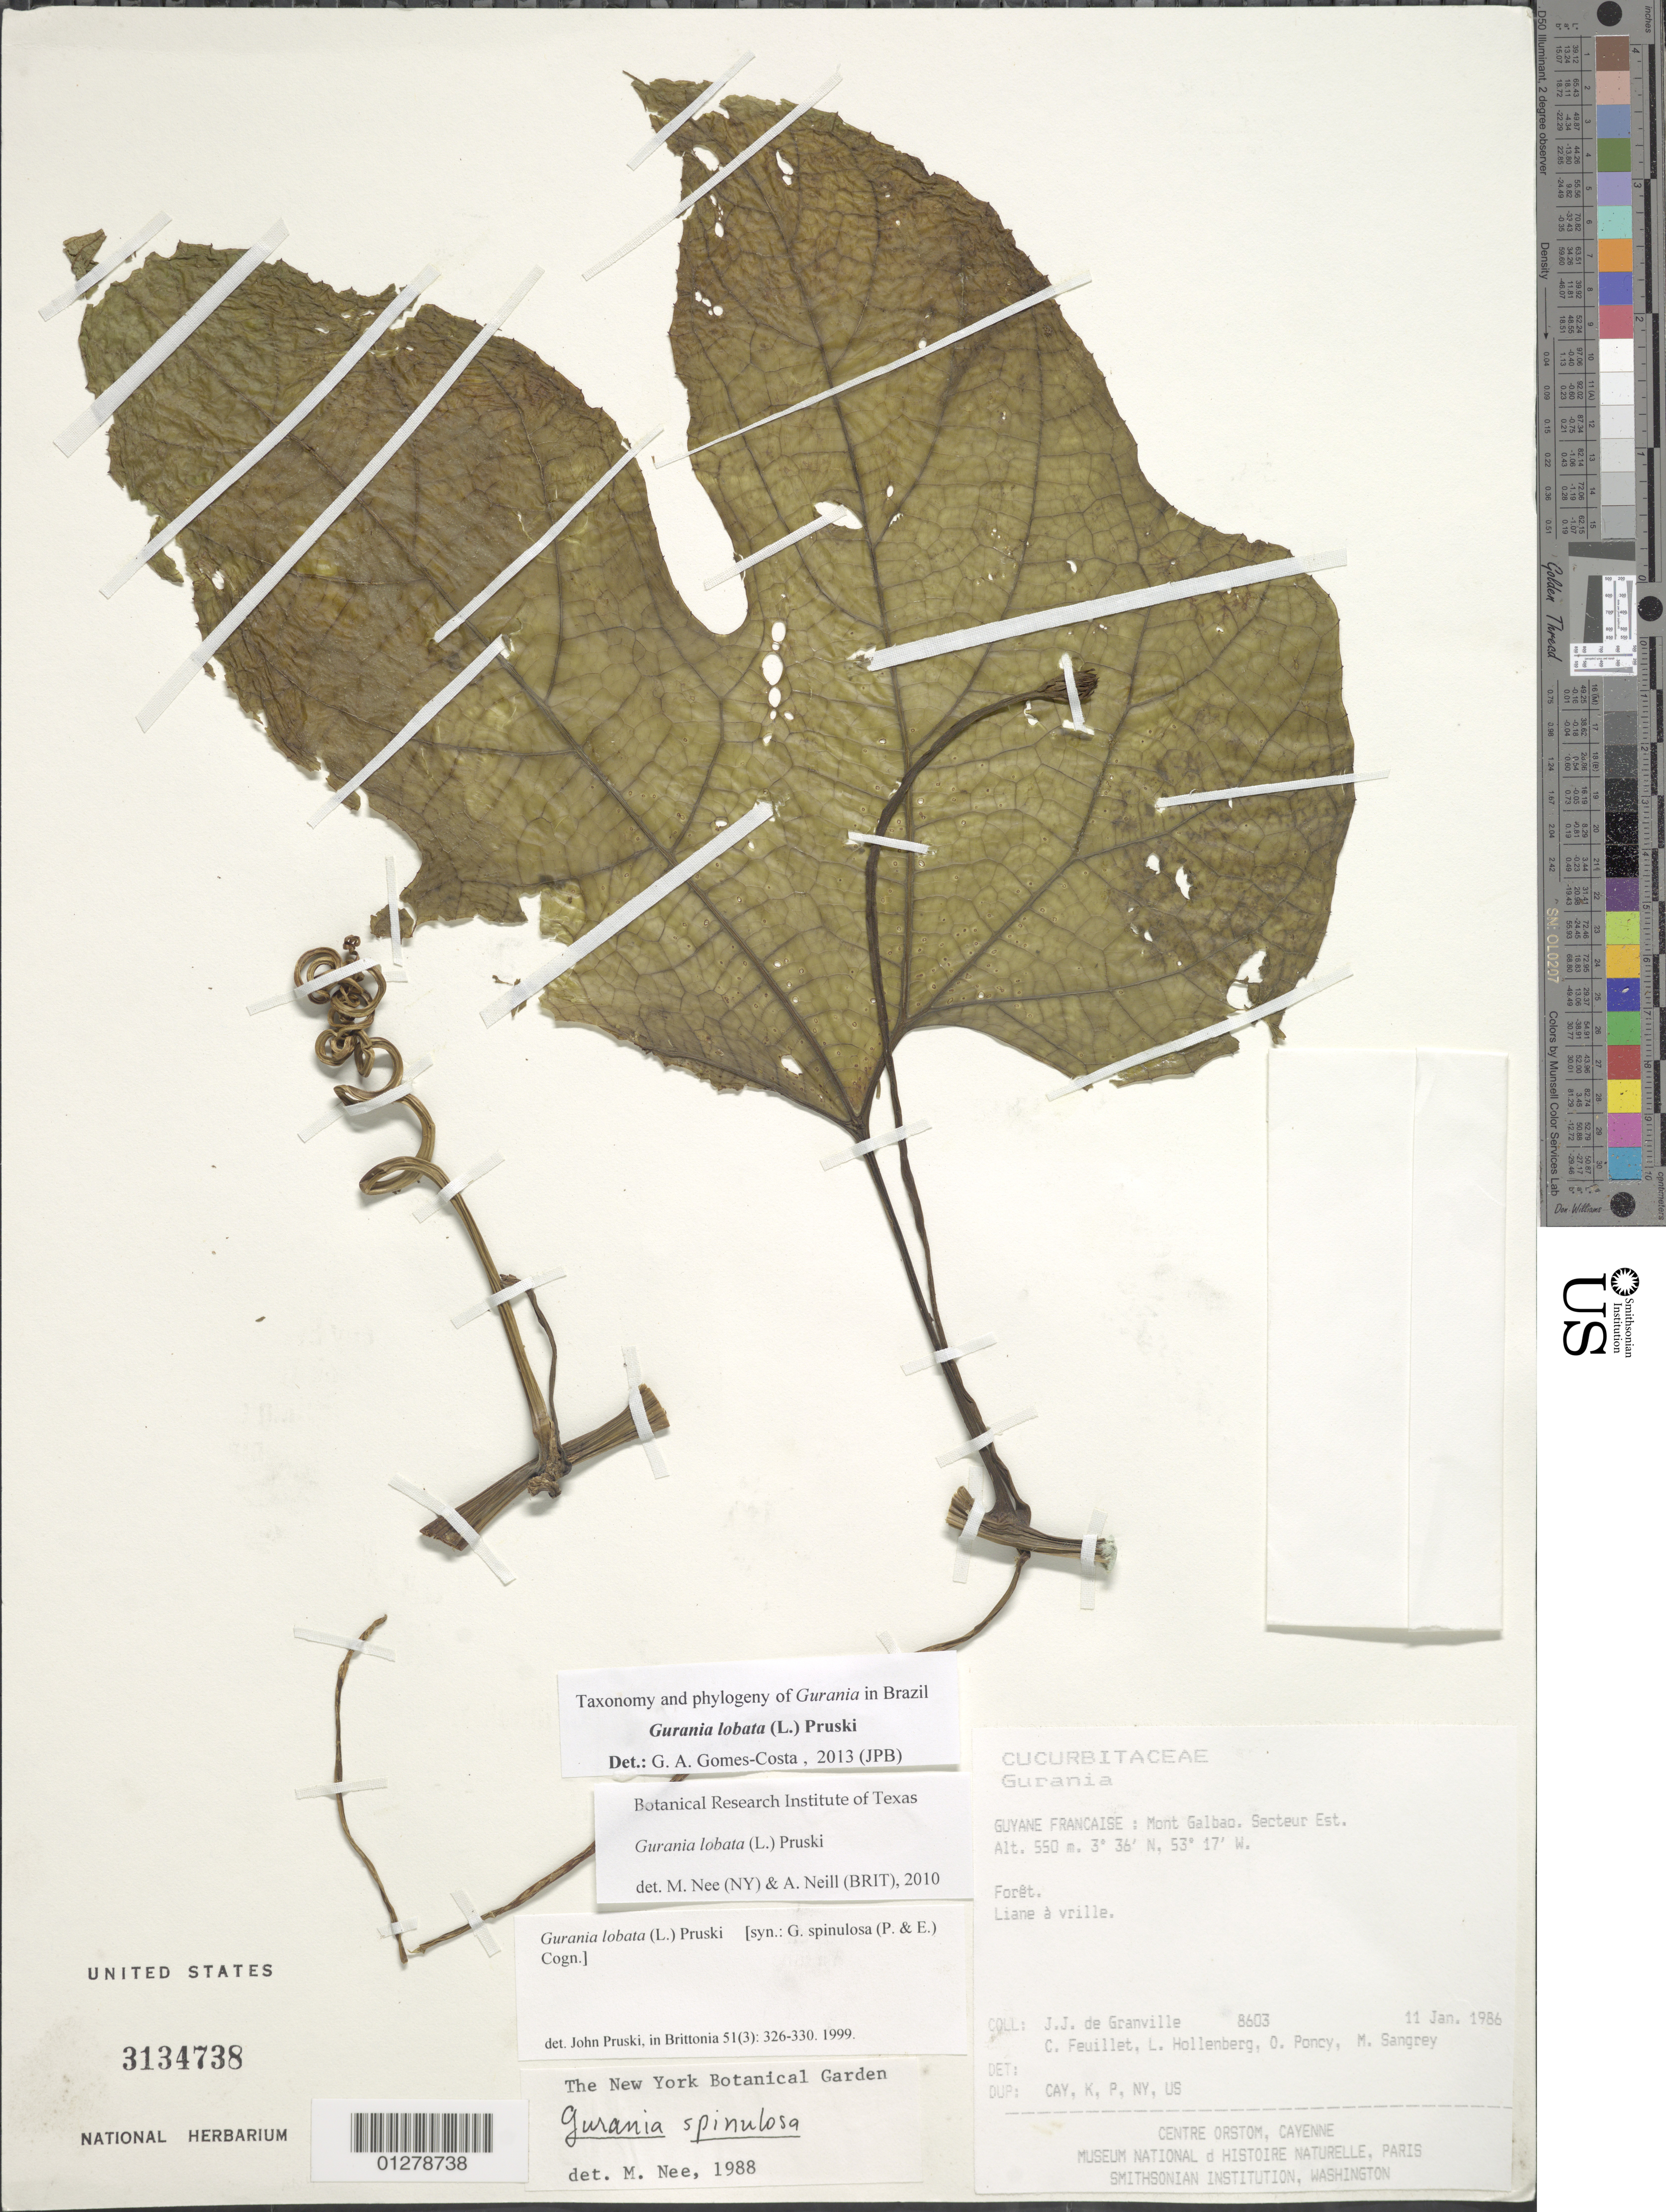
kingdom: Plantae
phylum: Tracheophyta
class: Magnoliopsida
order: Cucurbitales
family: Cucurbitaceae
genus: Gurania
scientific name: Gurania lobata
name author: (L.) Pruski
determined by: Gomes-Costa, G. A.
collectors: J.-J. de Granville, C. Feuillet, L. Hollenberg, O. Poncy & M. S. Sangrey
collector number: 8603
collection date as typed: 11 Jan 1986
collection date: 1986-01-11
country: French Guiana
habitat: foret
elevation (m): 550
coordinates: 3 36 N, 53 17 W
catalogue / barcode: US 3134738